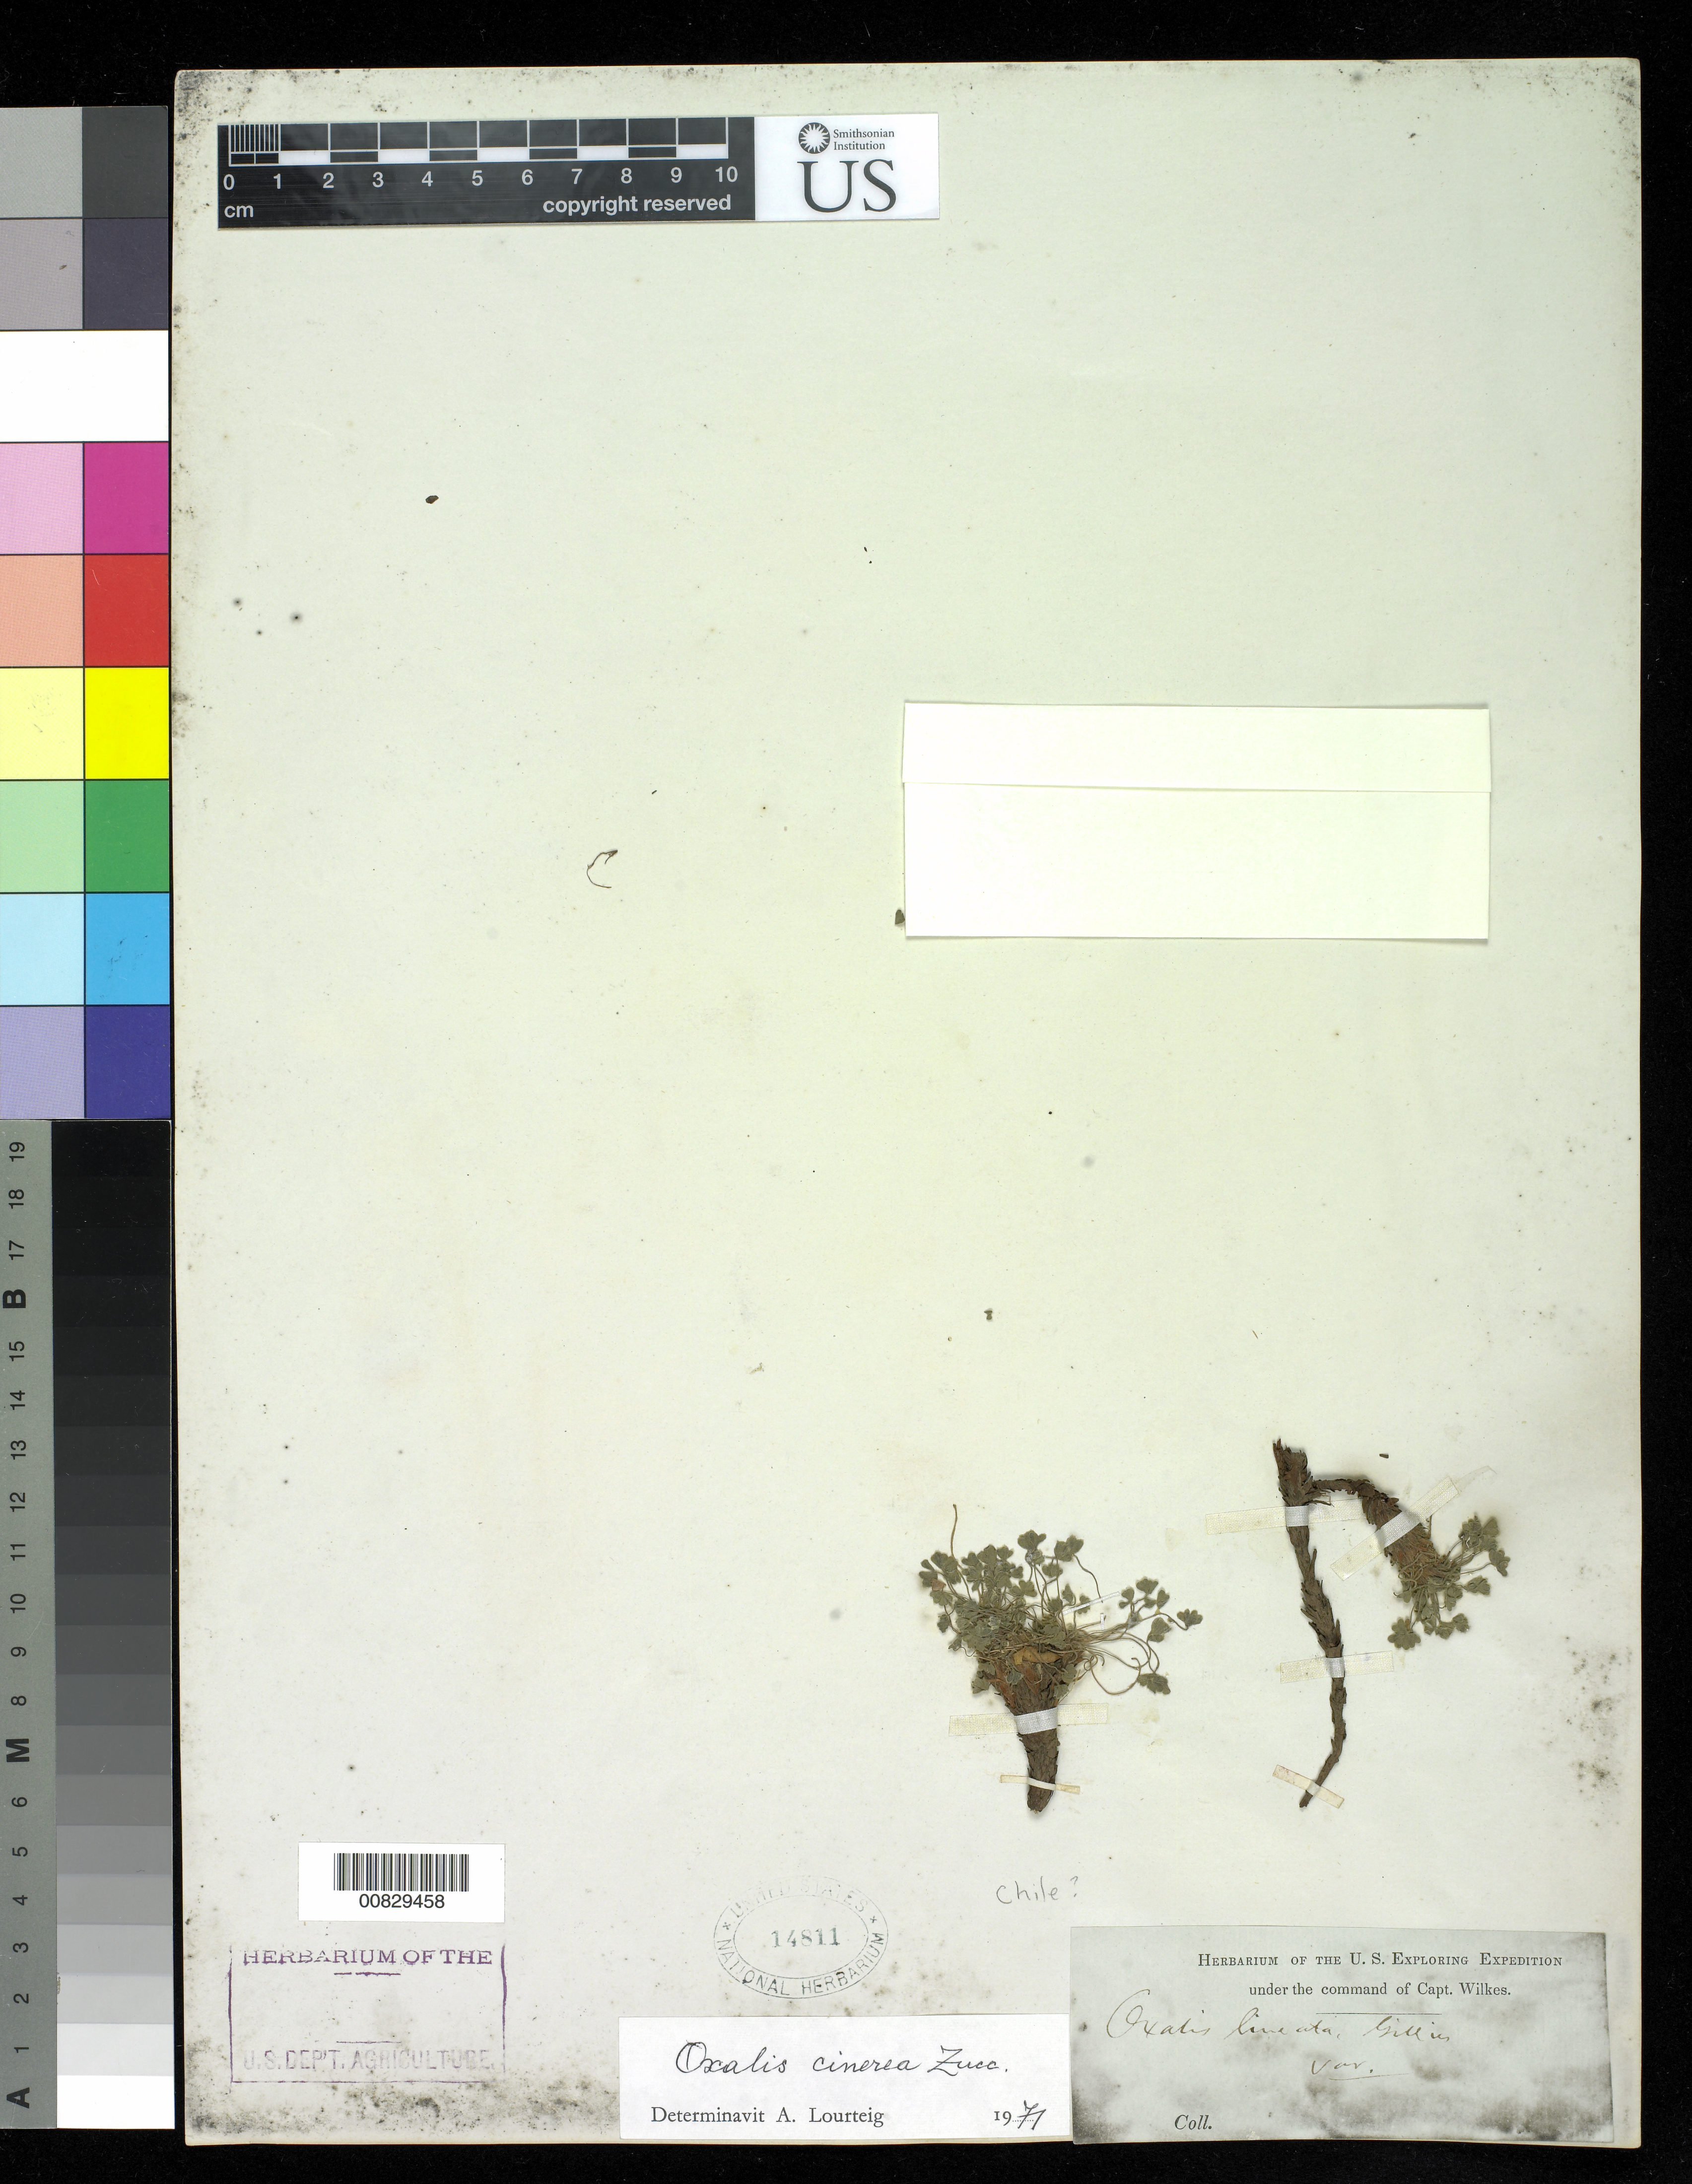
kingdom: Plantae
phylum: Tracheophyta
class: Magnoliopsida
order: Oxalidales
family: Oxalidaceae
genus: Oxalis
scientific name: Oxalis cinerea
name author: Zucc.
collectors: Wilkes Explor. Exped.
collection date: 1838/1842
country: Chile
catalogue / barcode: US 14811